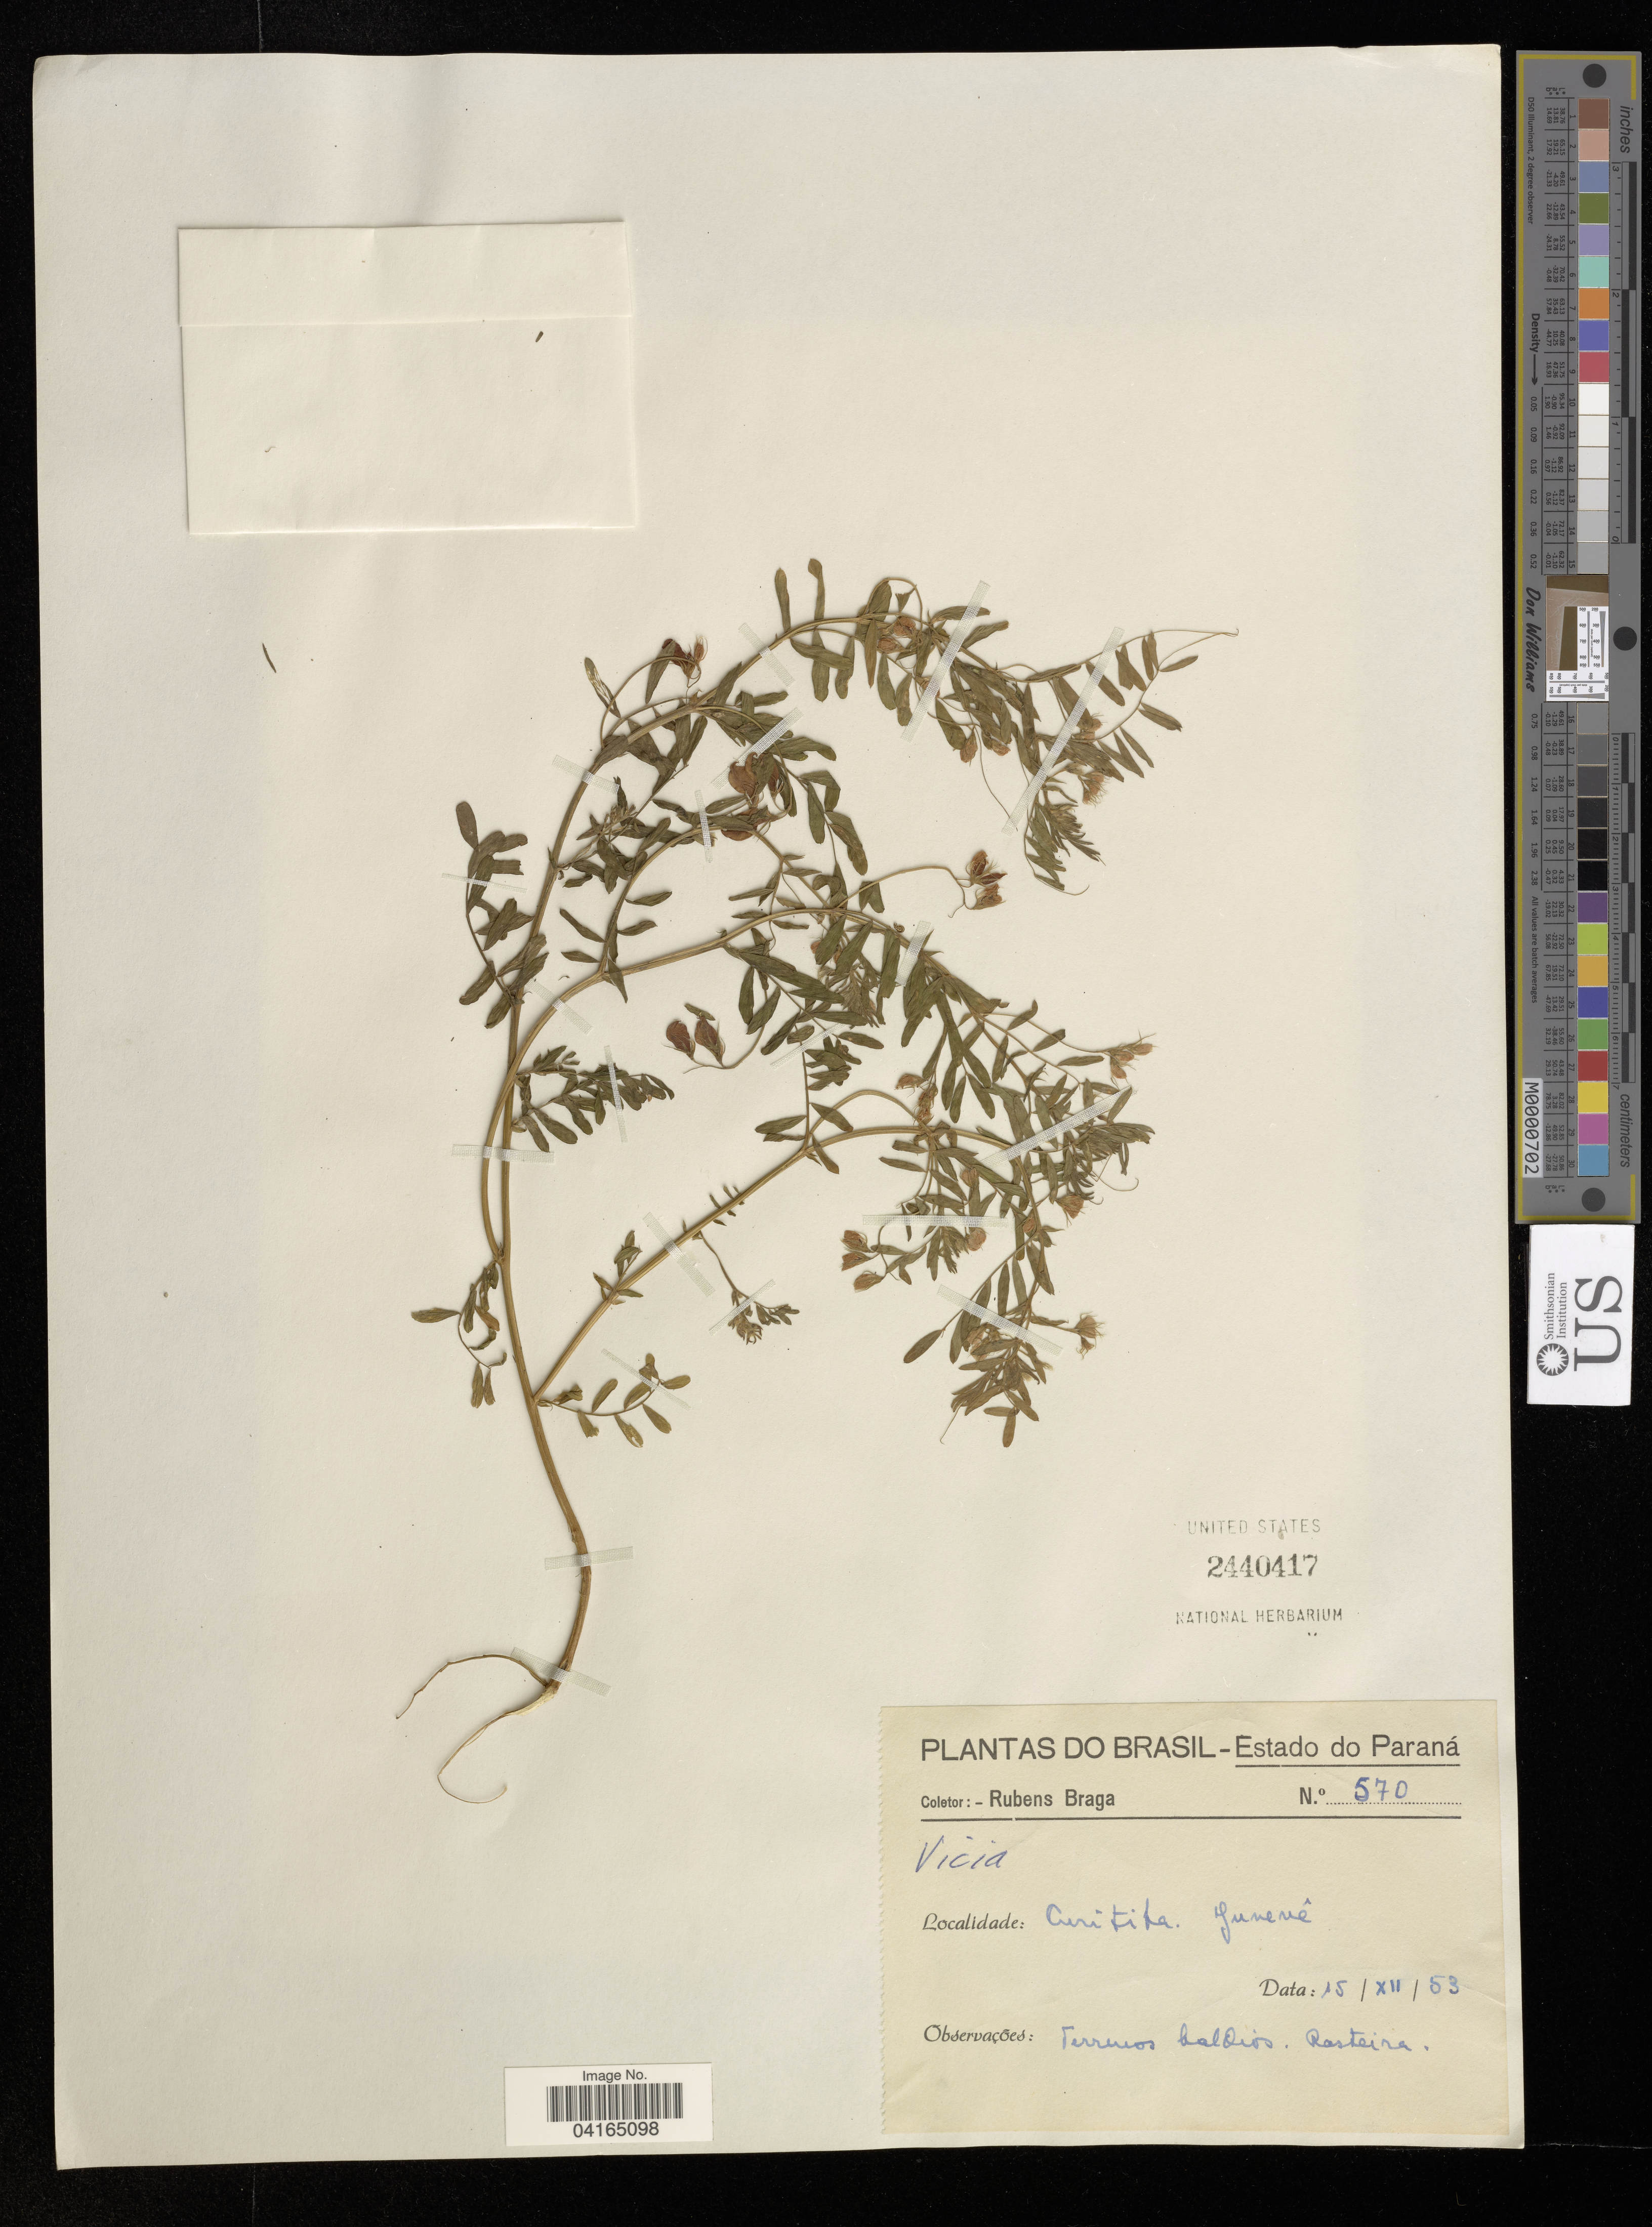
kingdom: Plantae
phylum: Tracheophyta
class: Magnoliopsida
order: Fabales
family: Fabaceae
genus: Vicia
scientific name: Vicia sp.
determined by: Hechenleitner, Paulina, RBG Edinburgh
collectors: R. Braga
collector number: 570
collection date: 1953-12-15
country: Brazil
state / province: Paraná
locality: Curitiba Juvevê.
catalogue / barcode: US 2440417